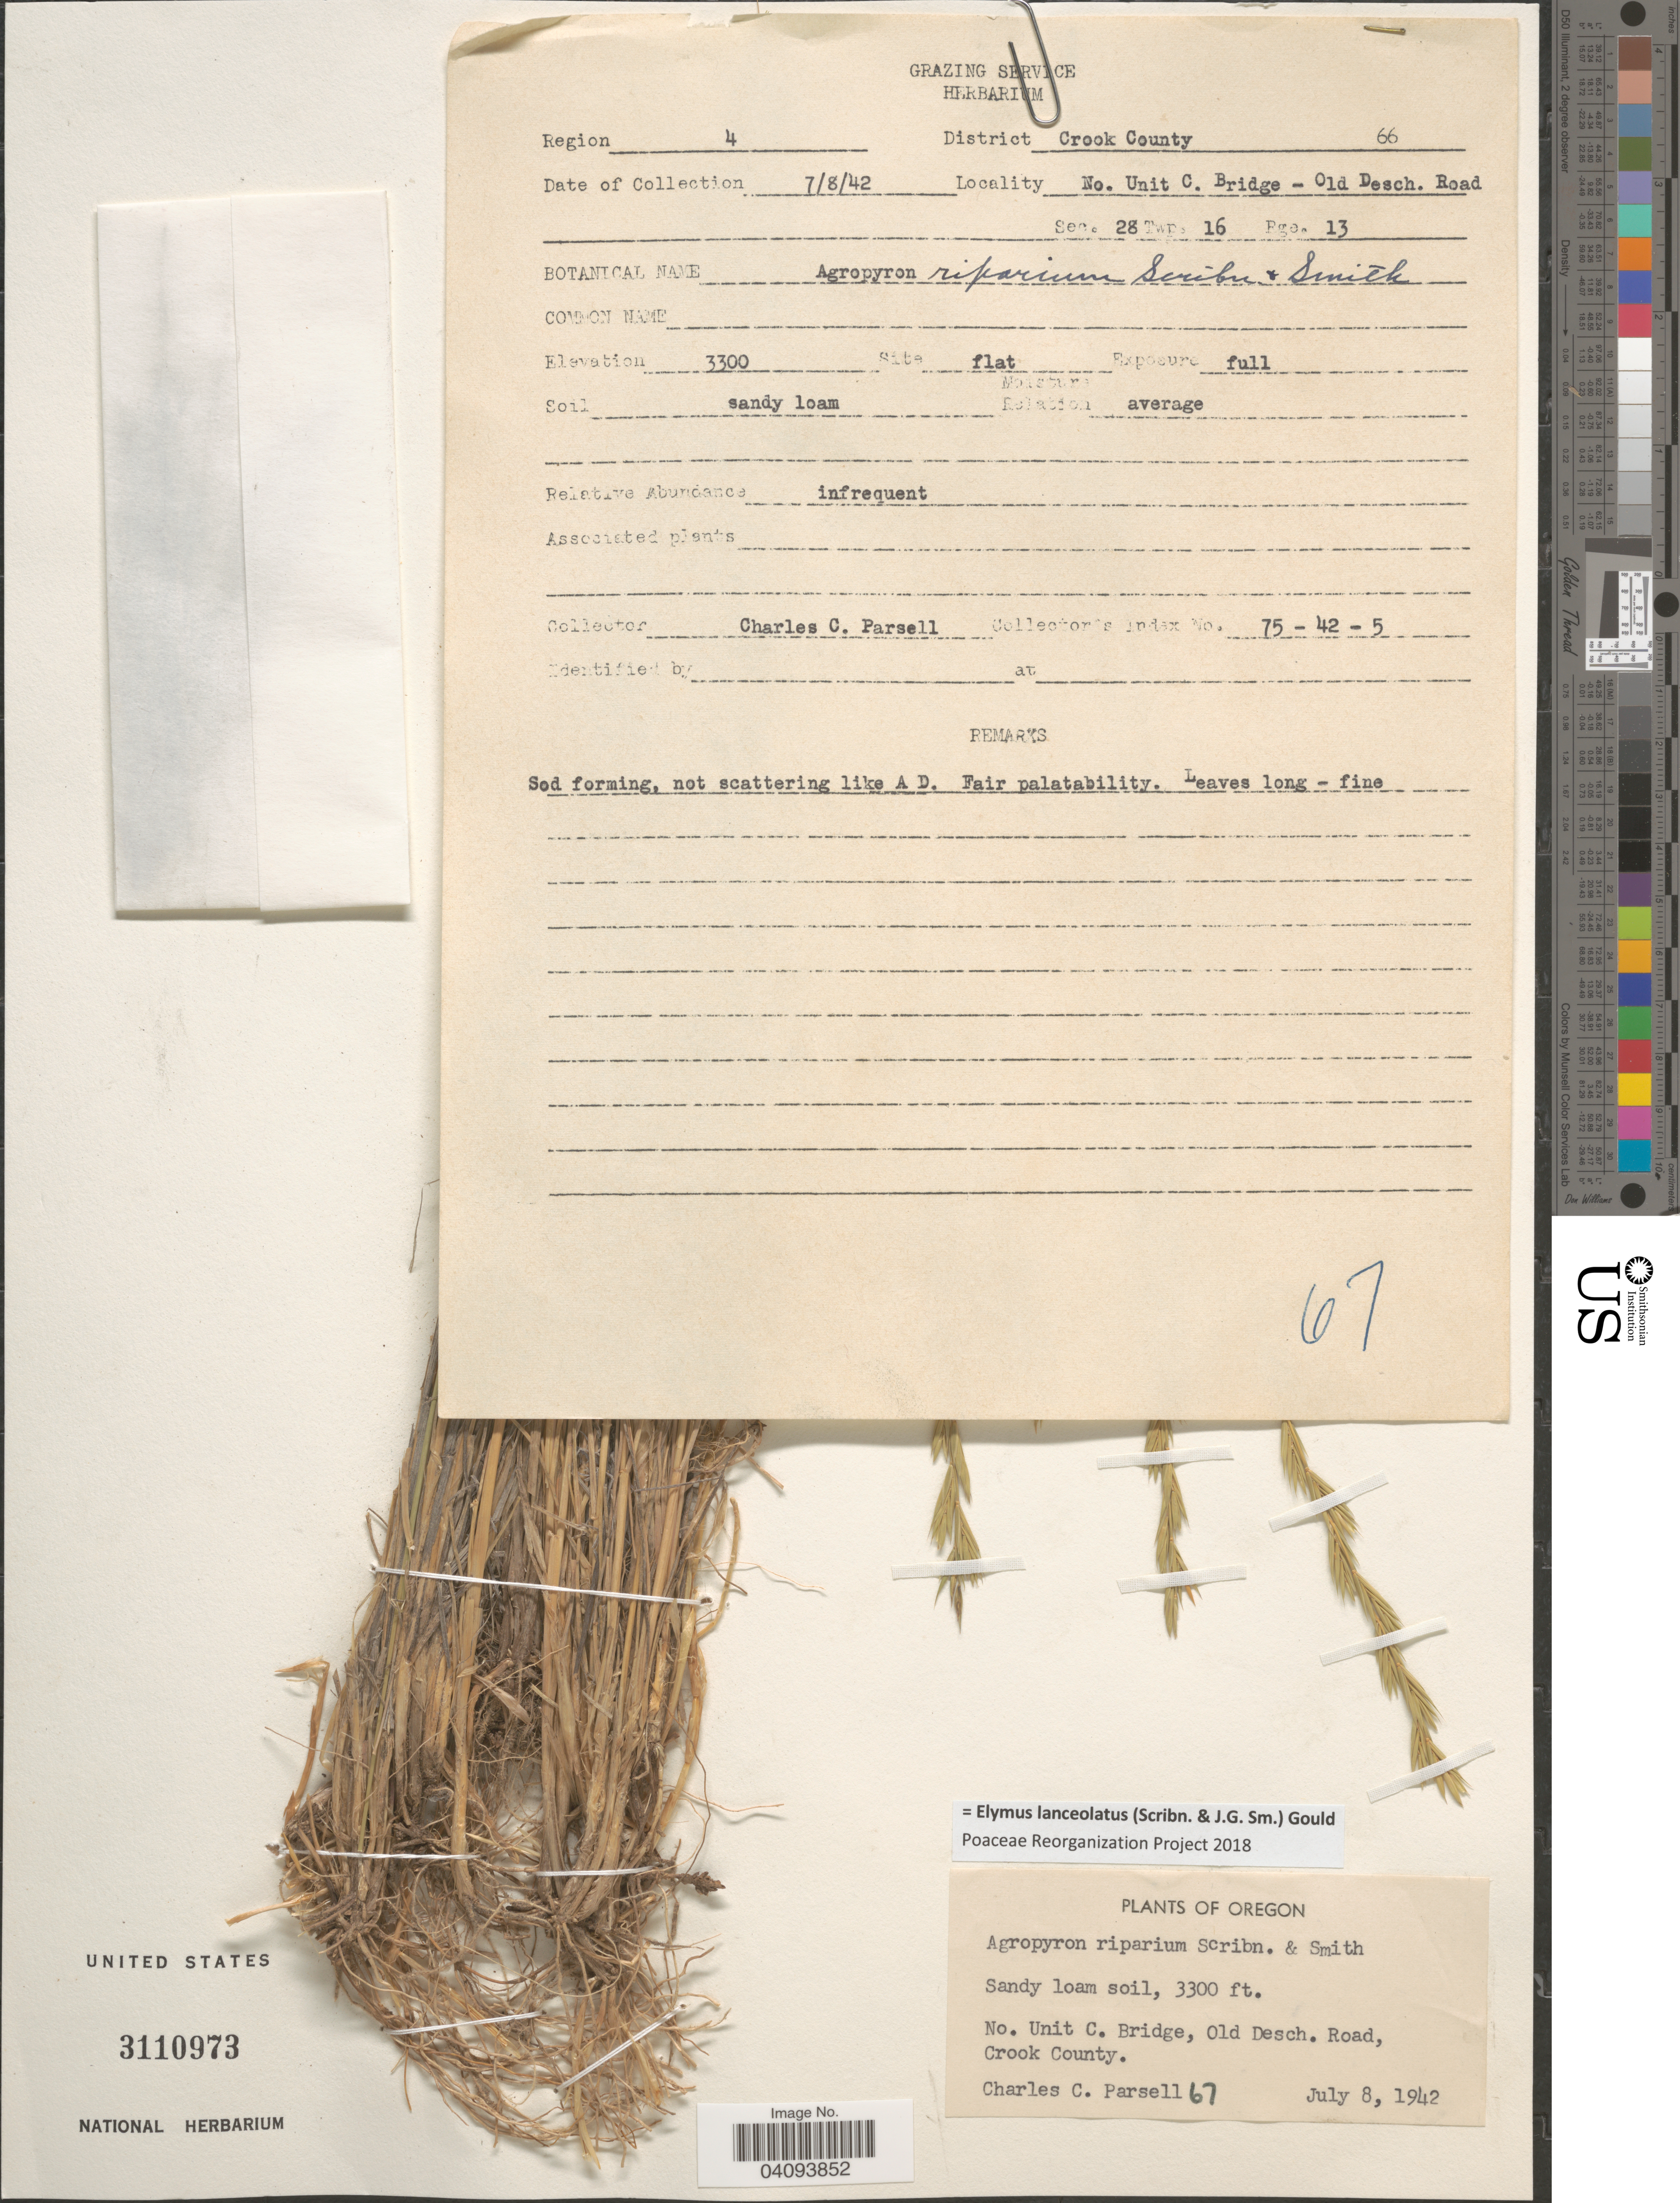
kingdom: Plantae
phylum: Tracheophyta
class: Liliopsida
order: Poales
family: Poaceae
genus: Elymus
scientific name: Elymus lanceolatus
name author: (Scribn. & J.G. Sm.) Gould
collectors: C. Parsell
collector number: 67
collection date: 1942-07-08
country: United States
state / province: Oregon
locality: No. Unit C. Bridge, Old Desch. Road, Crook County. Region 4. Sec. 28 Twp. 16 Rge. 13.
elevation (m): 1006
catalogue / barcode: US 3110973